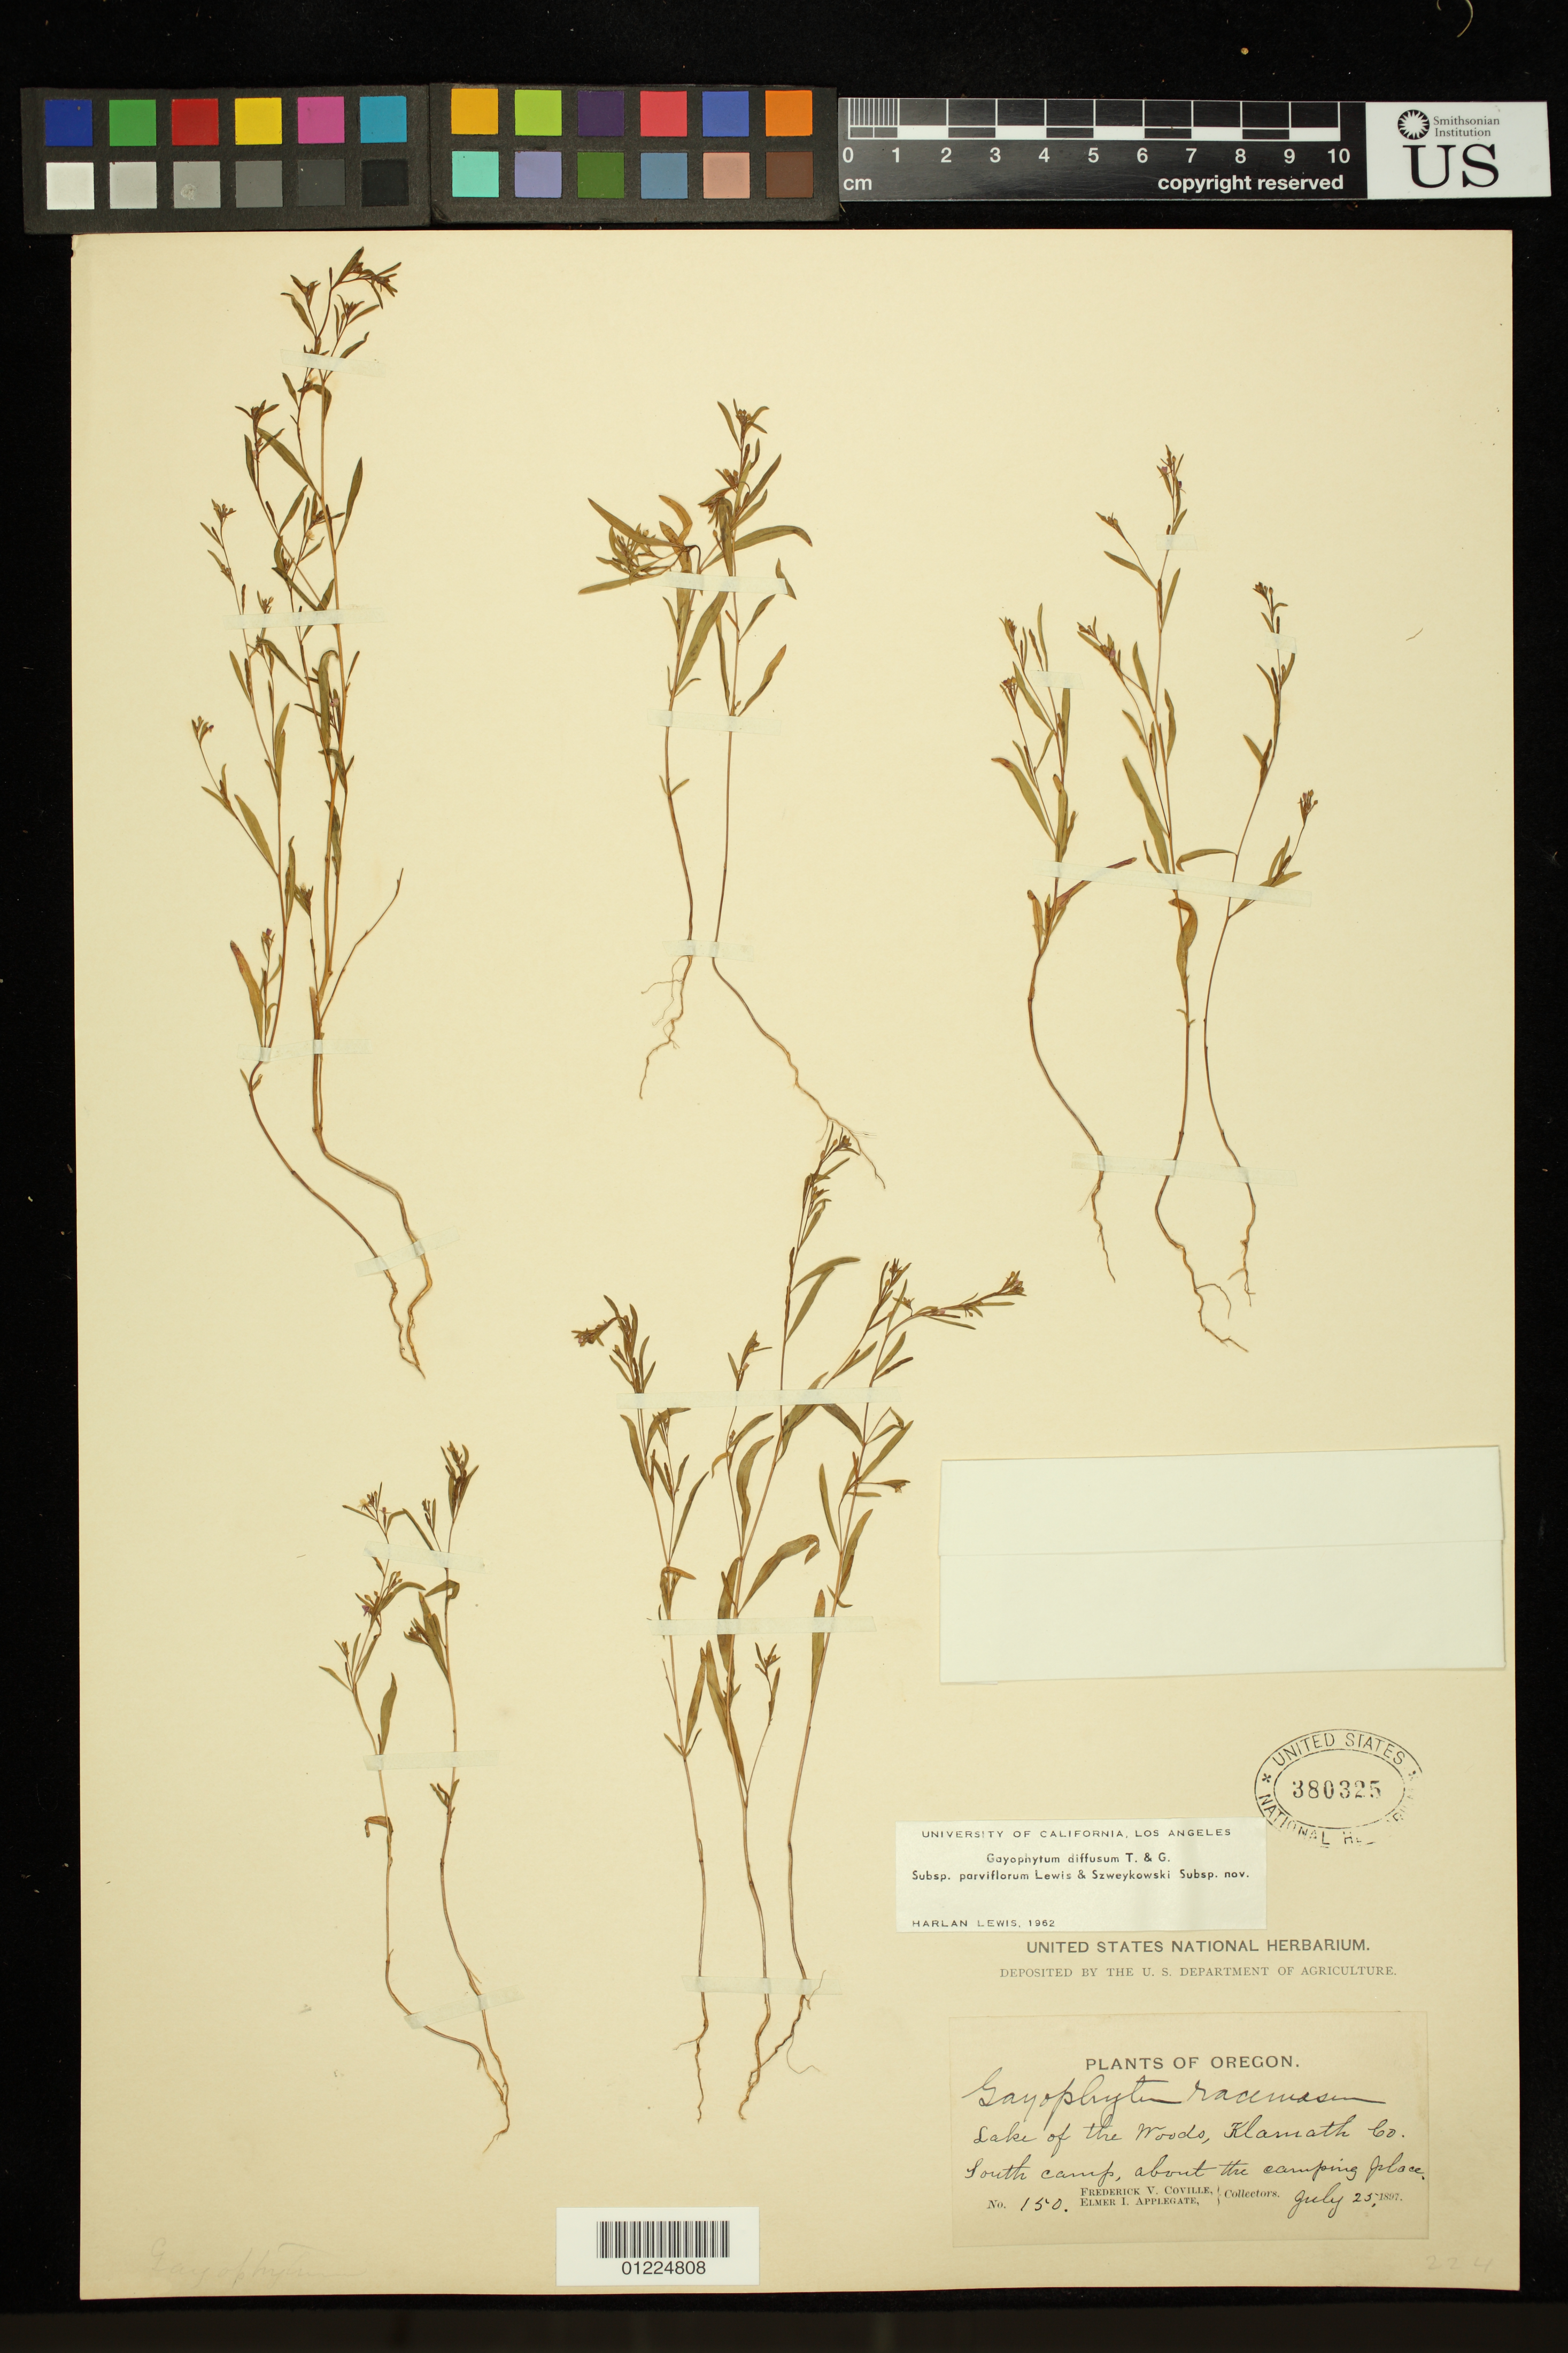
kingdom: Plantae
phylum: Tracheophyta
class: Magnoliopsida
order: Myrtales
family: Onagraceae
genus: Gayophytum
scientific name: Gayophytum diffusum subsp. parviflorum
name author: F. H. Lewis & Szweyk.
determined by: Lewis, H.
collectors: F. V. Coville & E. I. Applegate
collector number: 150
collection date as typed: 25 Jul 1897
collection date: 1897-07-25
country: United States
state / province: Oregon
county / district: Klamath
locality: Lake of the Woods, South Camp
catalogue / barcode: US 380325